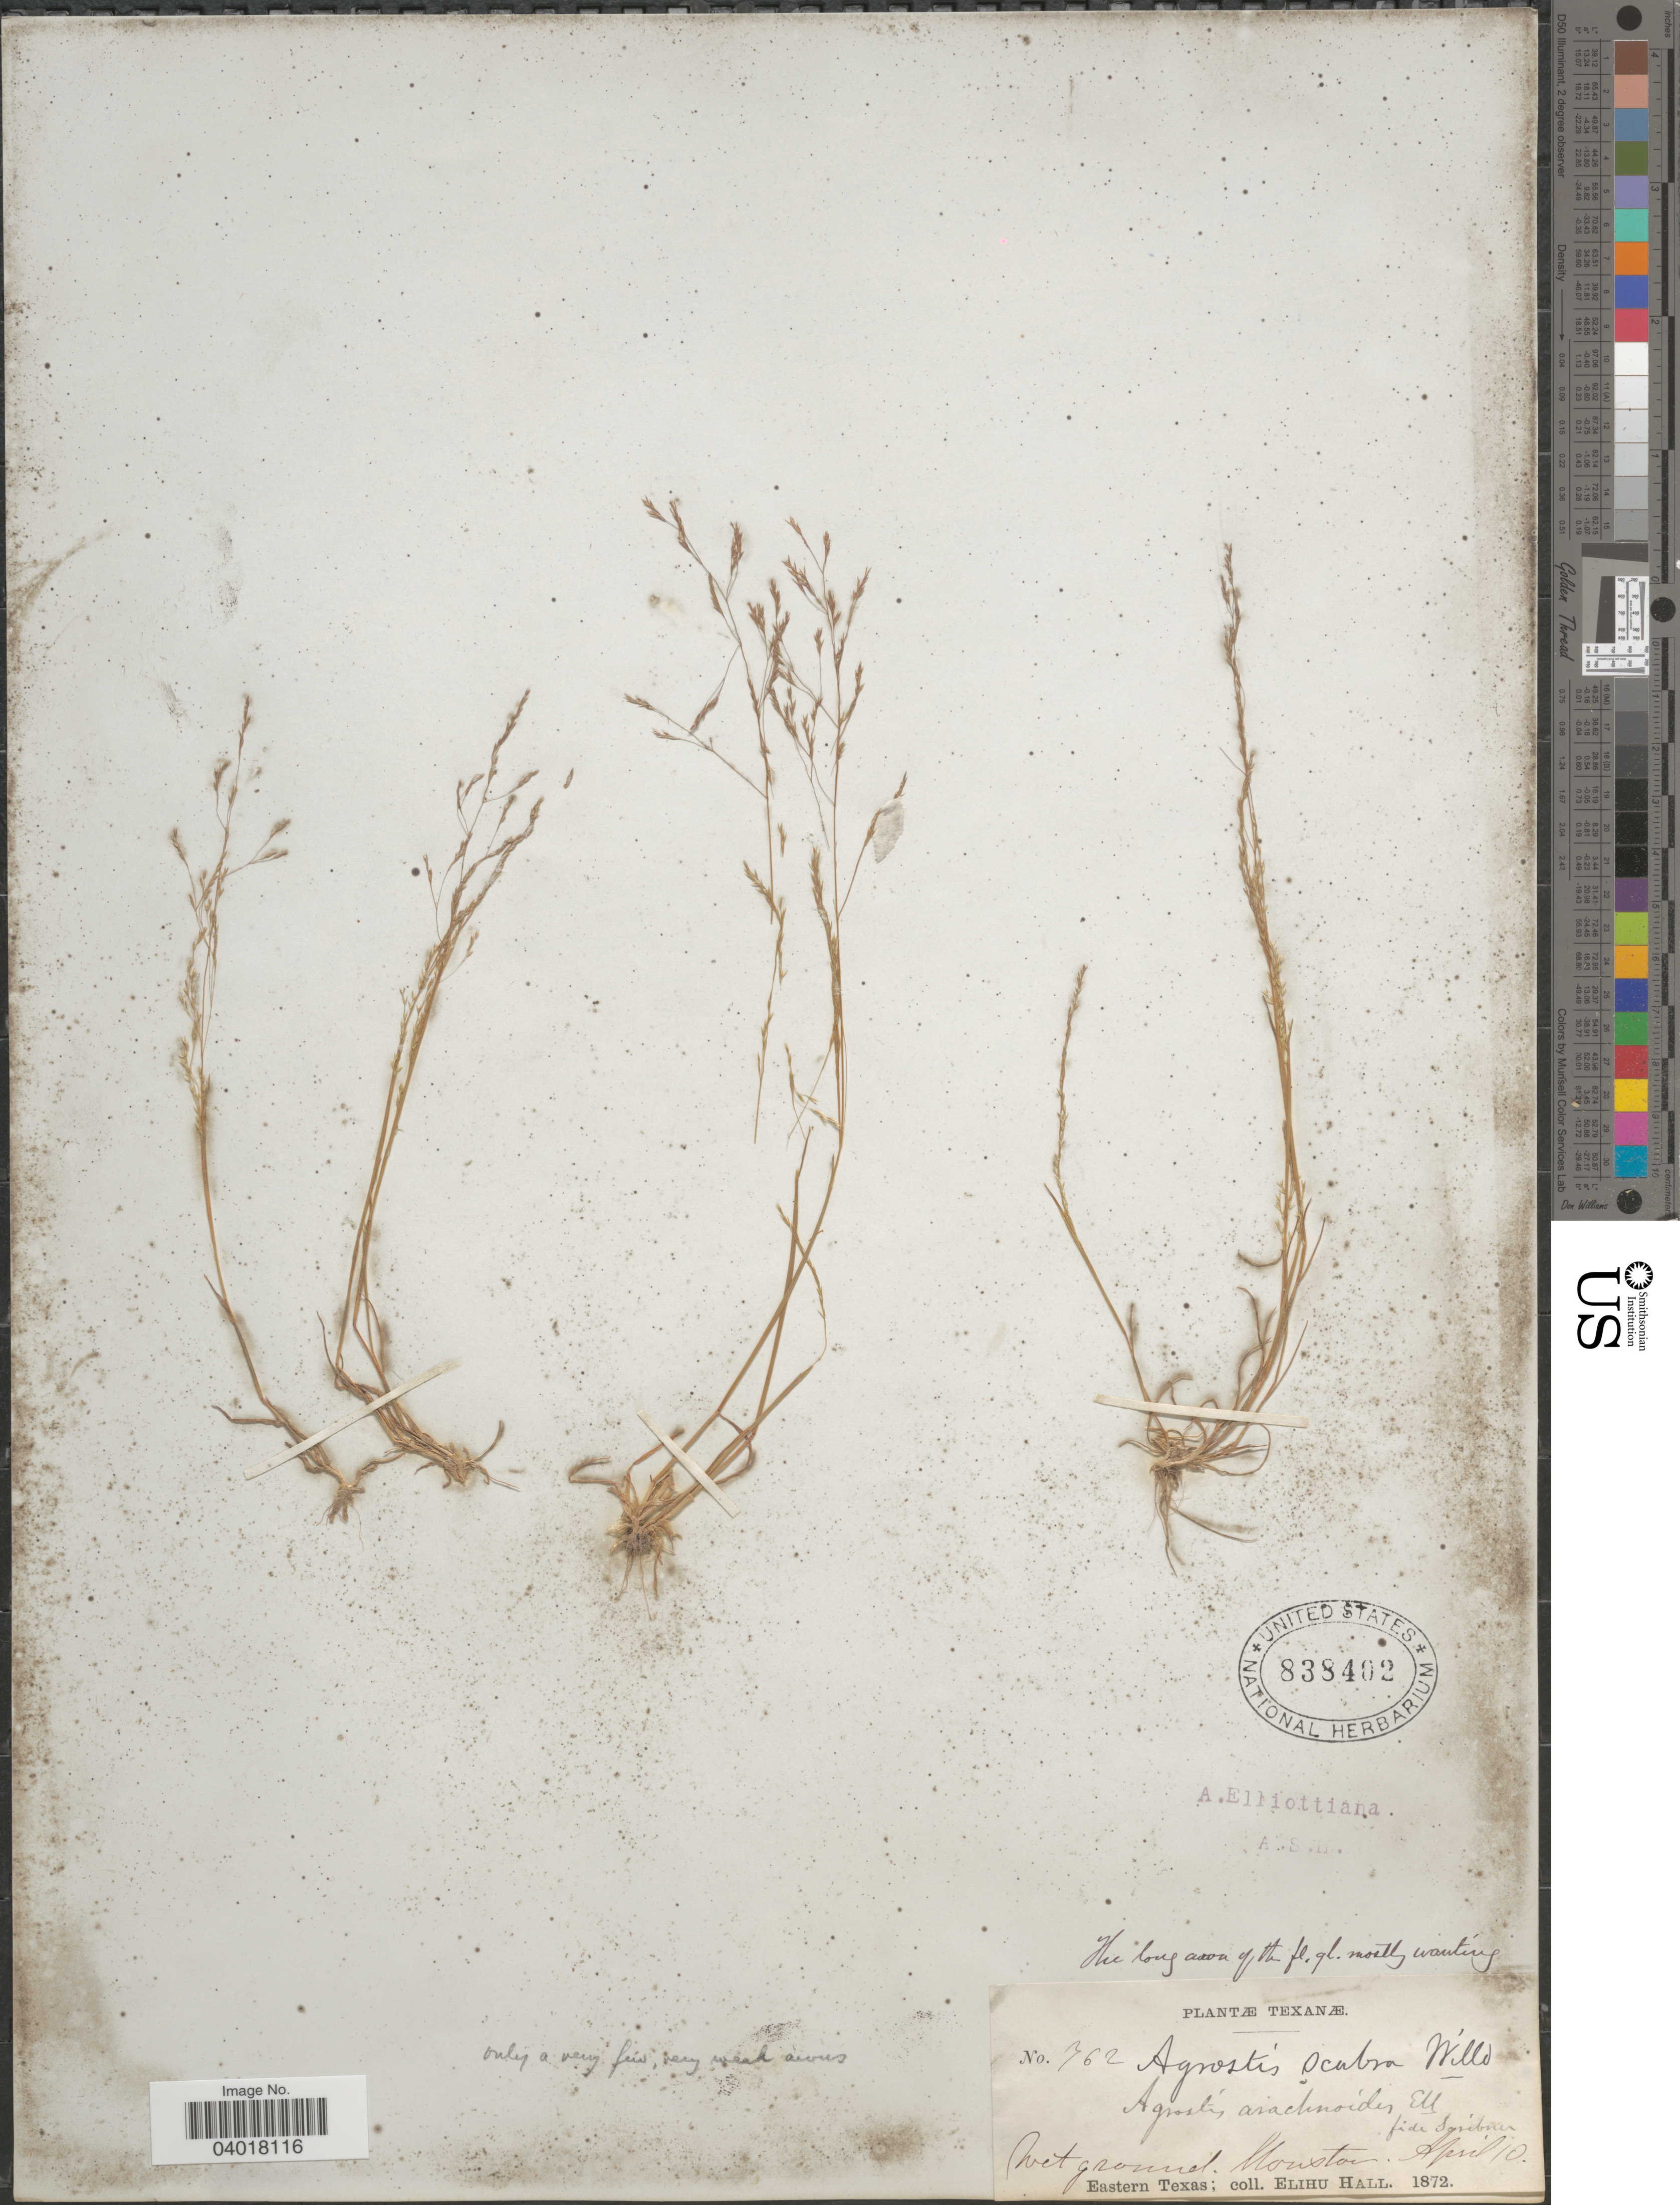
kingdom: Plantae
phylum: Tracheophyta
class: Liliopsida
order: Poales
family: Poaceae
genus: Agrostis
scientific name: Agrostis elliottiana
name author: Schult.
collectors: E. Hall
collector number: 762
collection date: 1872-04-10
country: United States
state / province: Texas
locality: Wet ground: Houston. Eastern Texas.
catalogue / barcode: US 838402